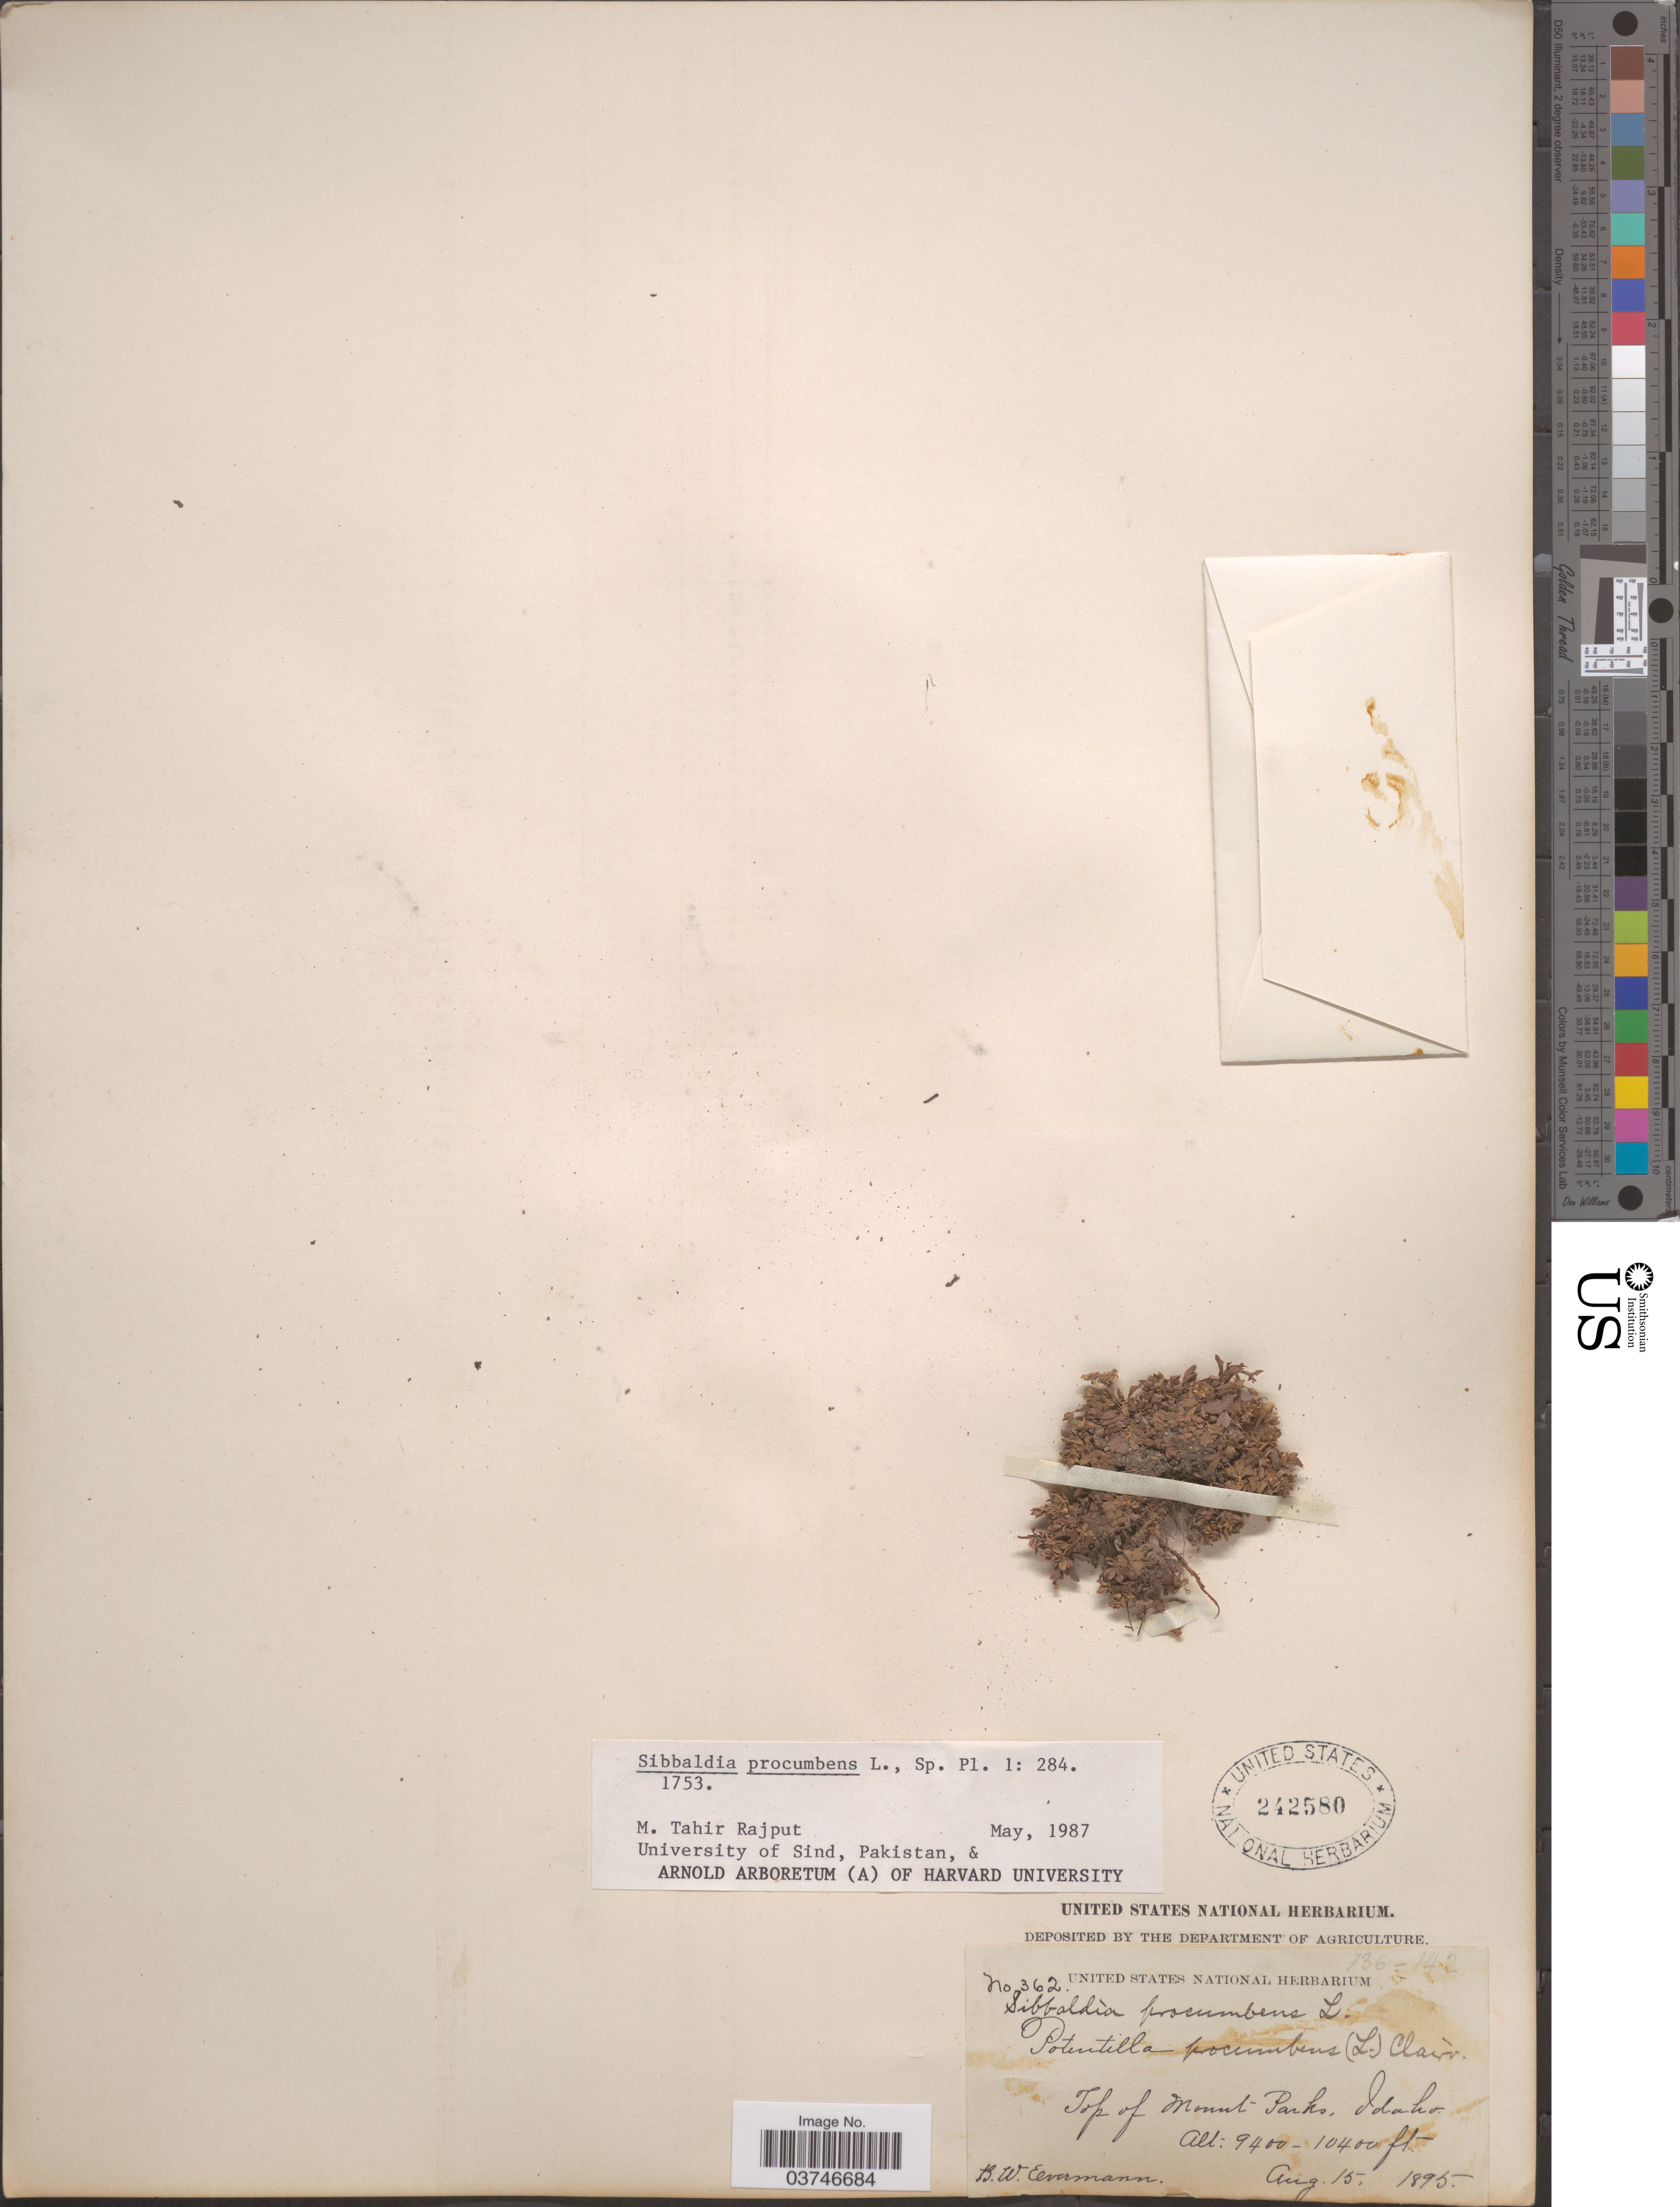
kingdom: Plantae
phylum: Tracheophyta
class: Magnoliopsida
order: Rosales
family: Rosaceae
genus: Sibbaldia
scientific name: Sibbaldia procumbens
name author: L.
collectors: B. W. Evermann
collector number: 362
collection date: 1895-08-15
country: United States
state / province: Idaho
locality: Top of Mount Parks.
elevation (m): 2865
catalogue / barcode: US 242580